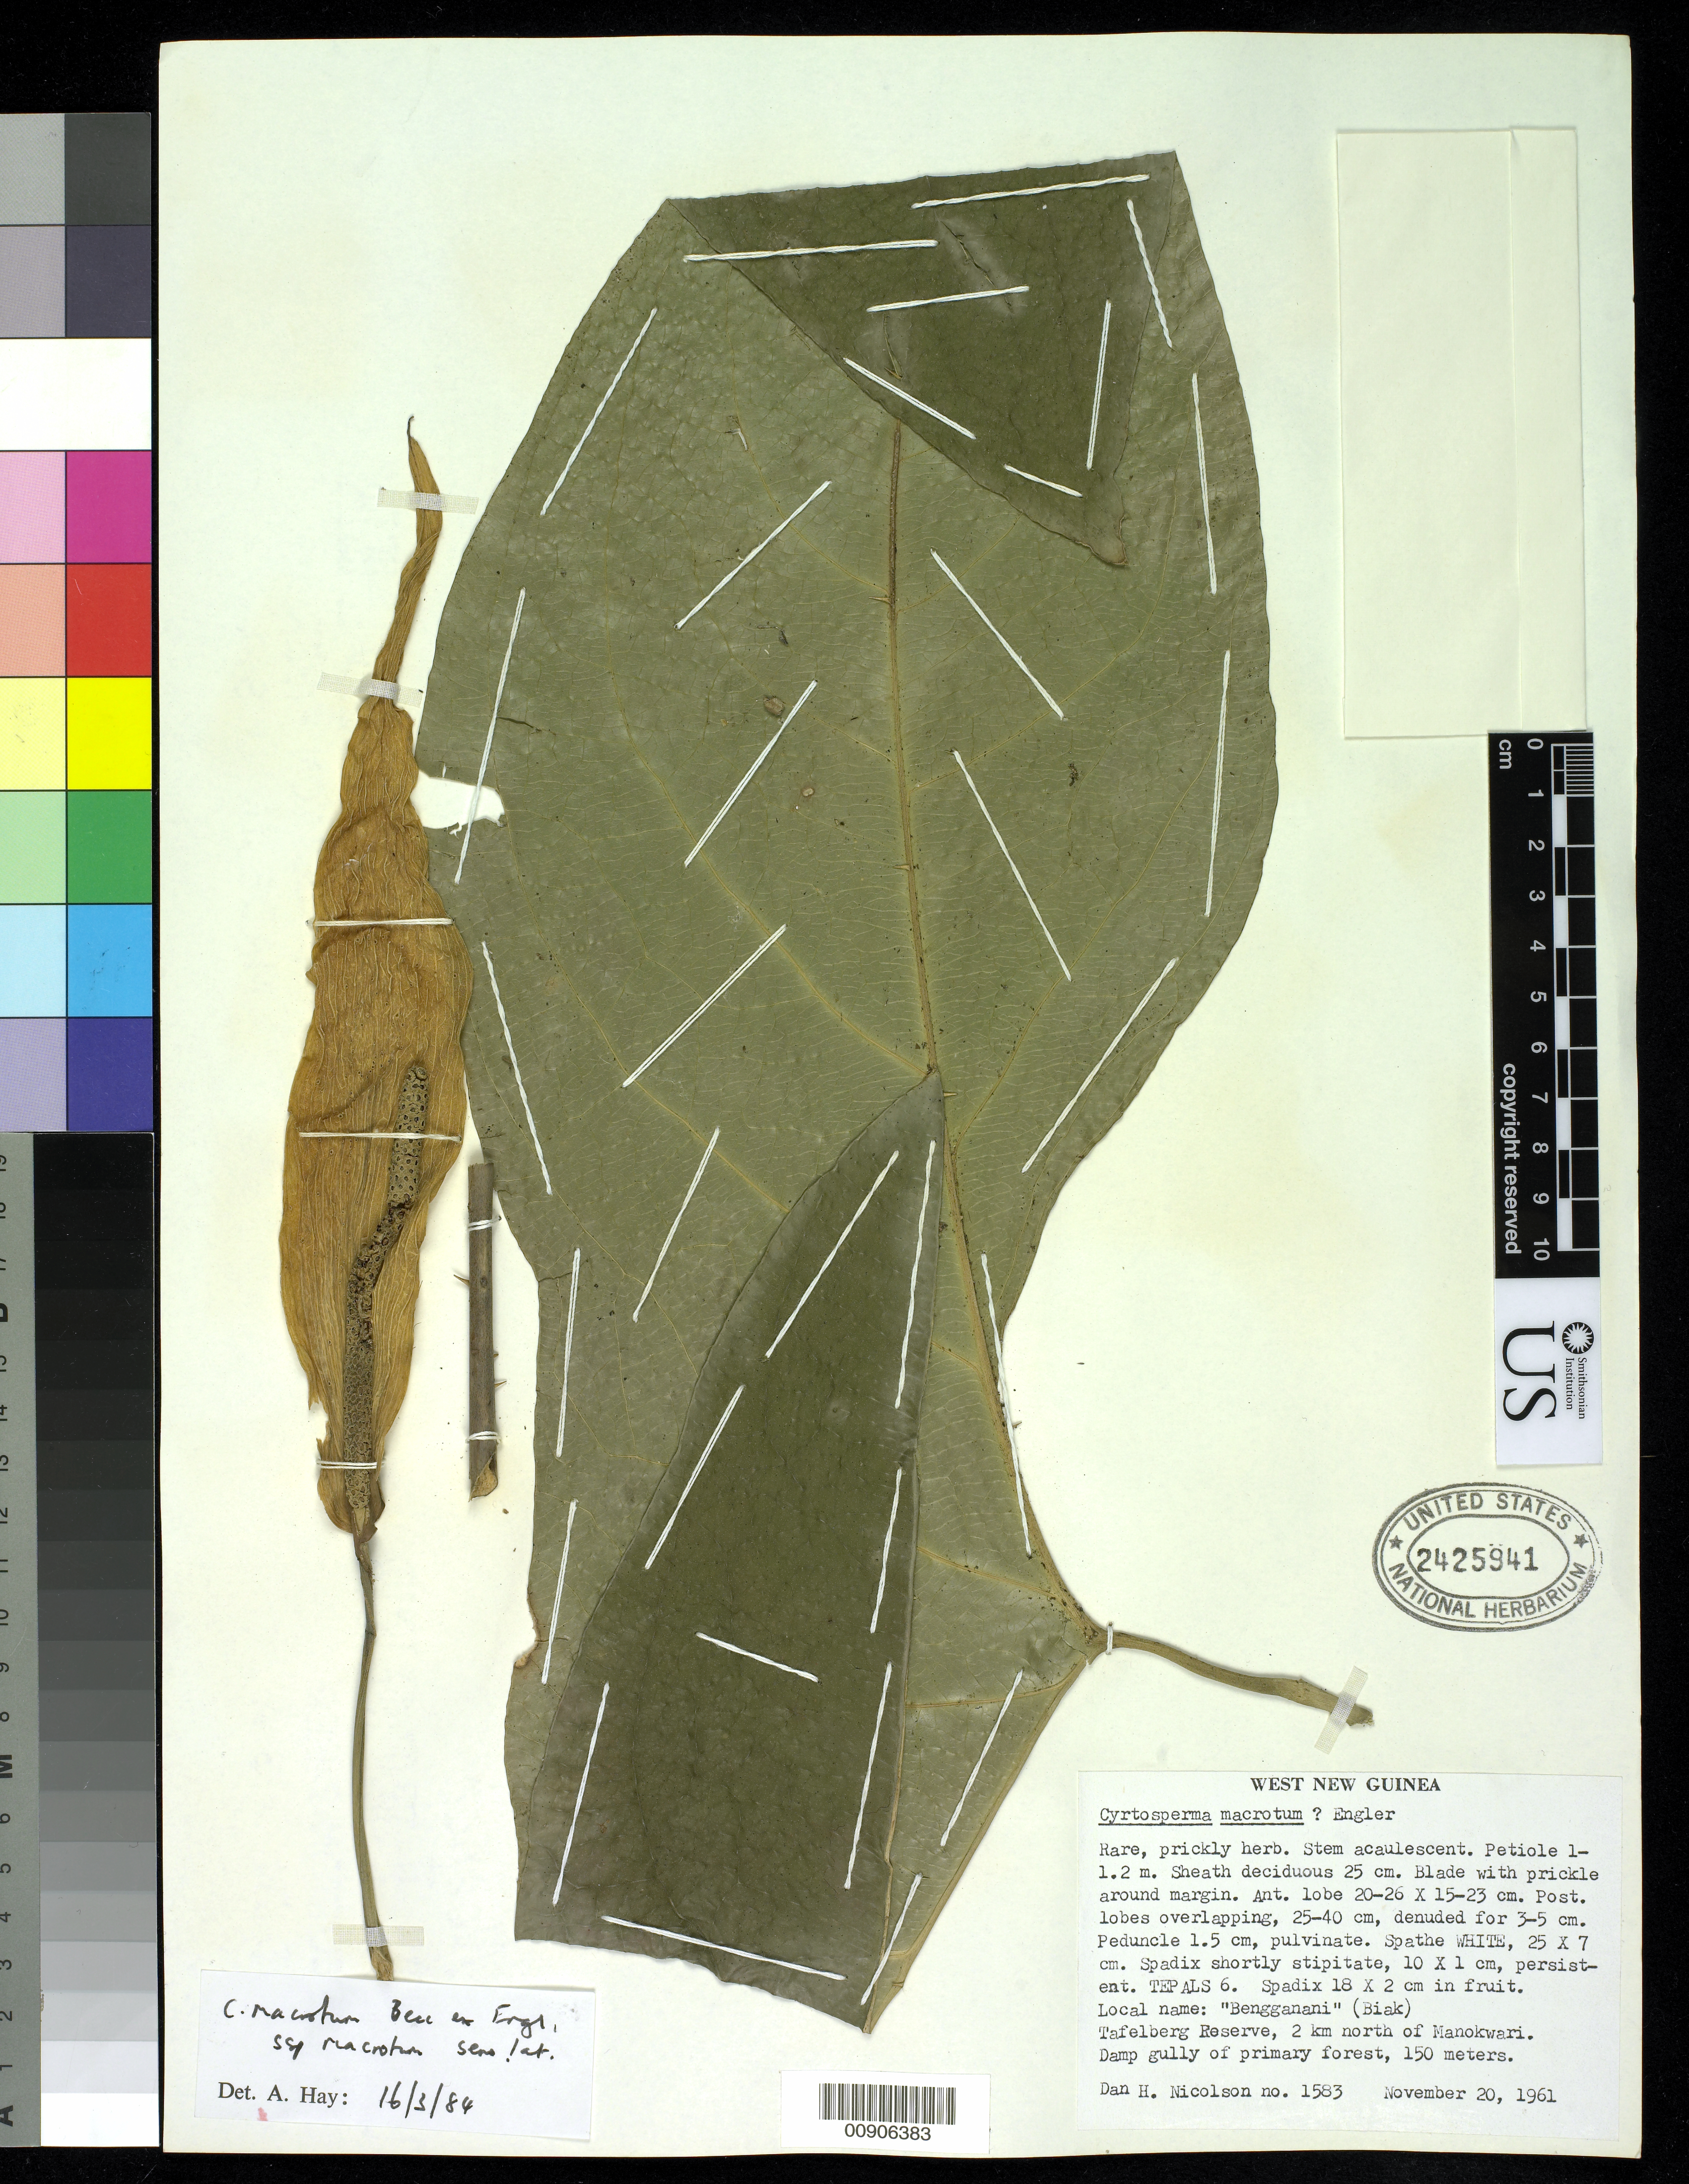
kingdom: Plantae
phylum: Tracheophyta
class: Liliopsida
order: Alismatales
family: Araceae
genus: Cyrtosperma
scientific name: Cyrtosperma macrotum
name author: Becc. ex Engl.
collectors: D. H. Nicolson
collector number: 1583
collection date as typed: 20 Nov 1961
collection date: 1961-11-20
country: Papua New Guinea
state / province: Western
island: New Guinea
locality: Tafelberg Reserve, 2 km n of Manokwari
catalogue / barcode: US 2425961